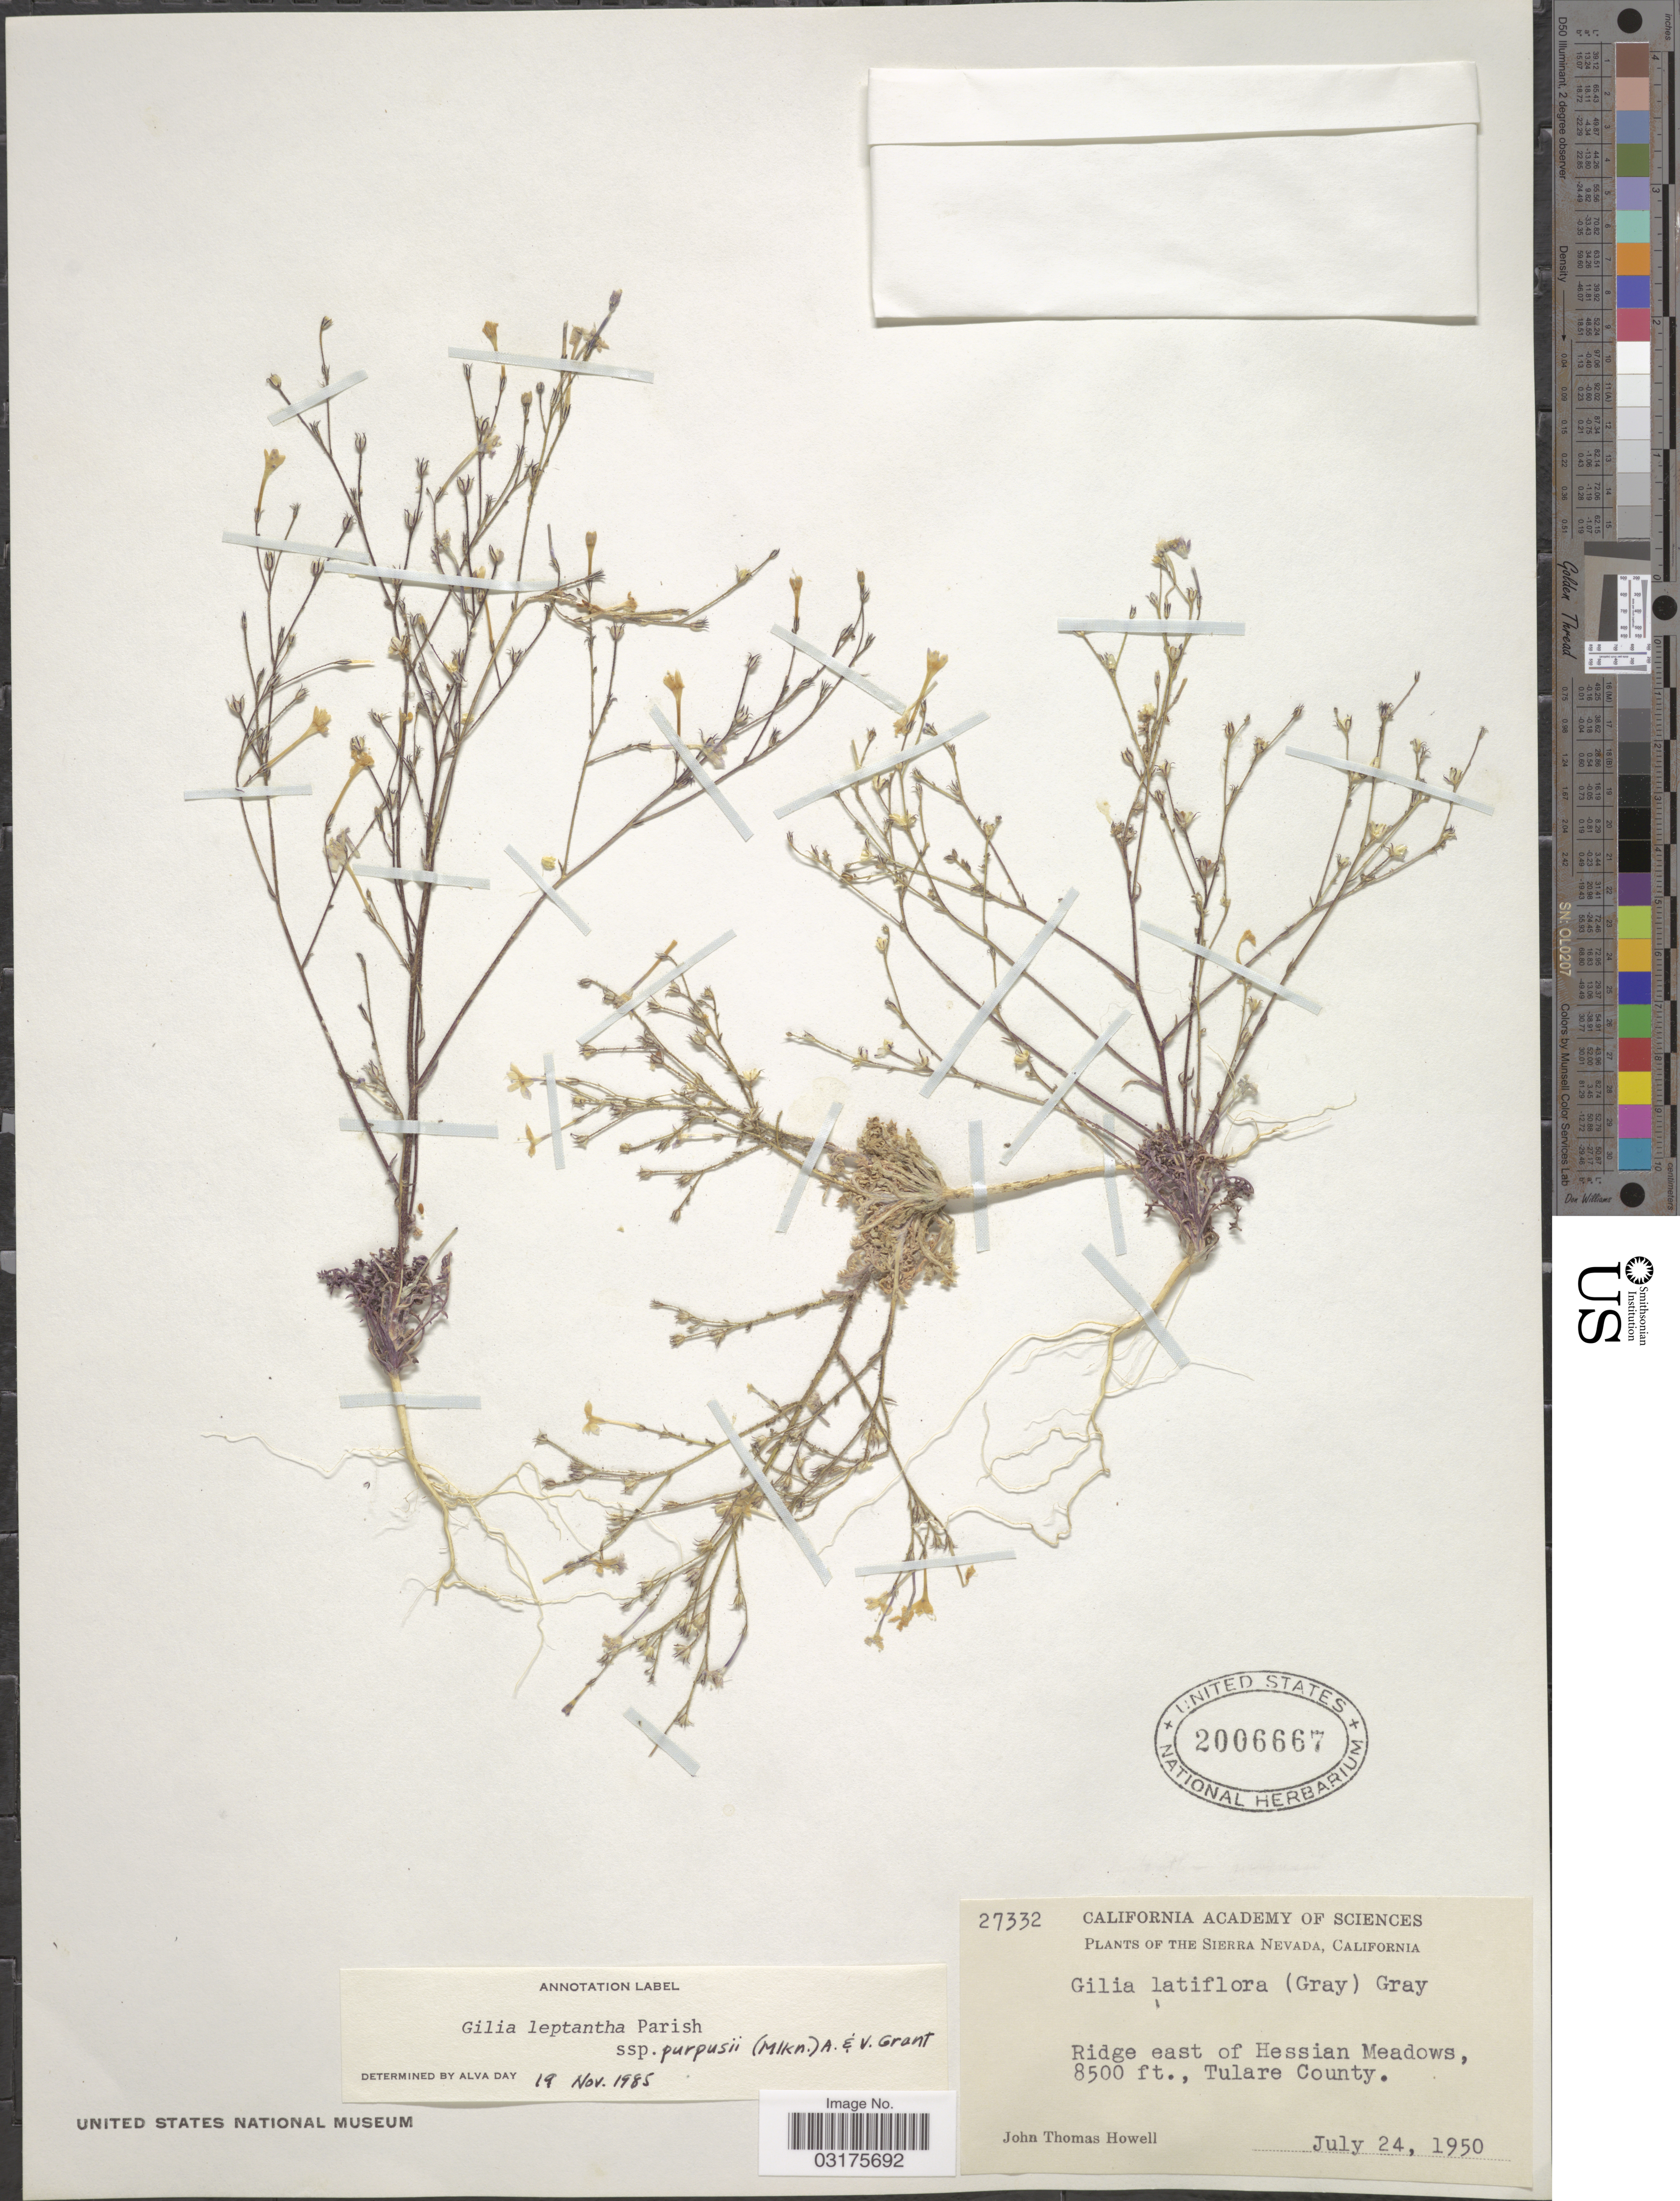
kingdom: Plantae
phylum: Tracheophyta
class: Magnoliopsida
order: Ericales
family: Polemoniaceae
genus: Gilia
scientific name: Gilia leptantha subsp. purpusii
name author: (Milliken) A.D. Grant & V.E. Grant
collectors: J. T. Howell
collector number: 27332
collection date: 1950-07-24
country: United States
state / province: California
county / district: Tulare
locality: The Sierra Nevada. Ridge east of Hessian Meadows, Tulare County.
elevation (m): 2591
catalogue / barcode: US 2006667